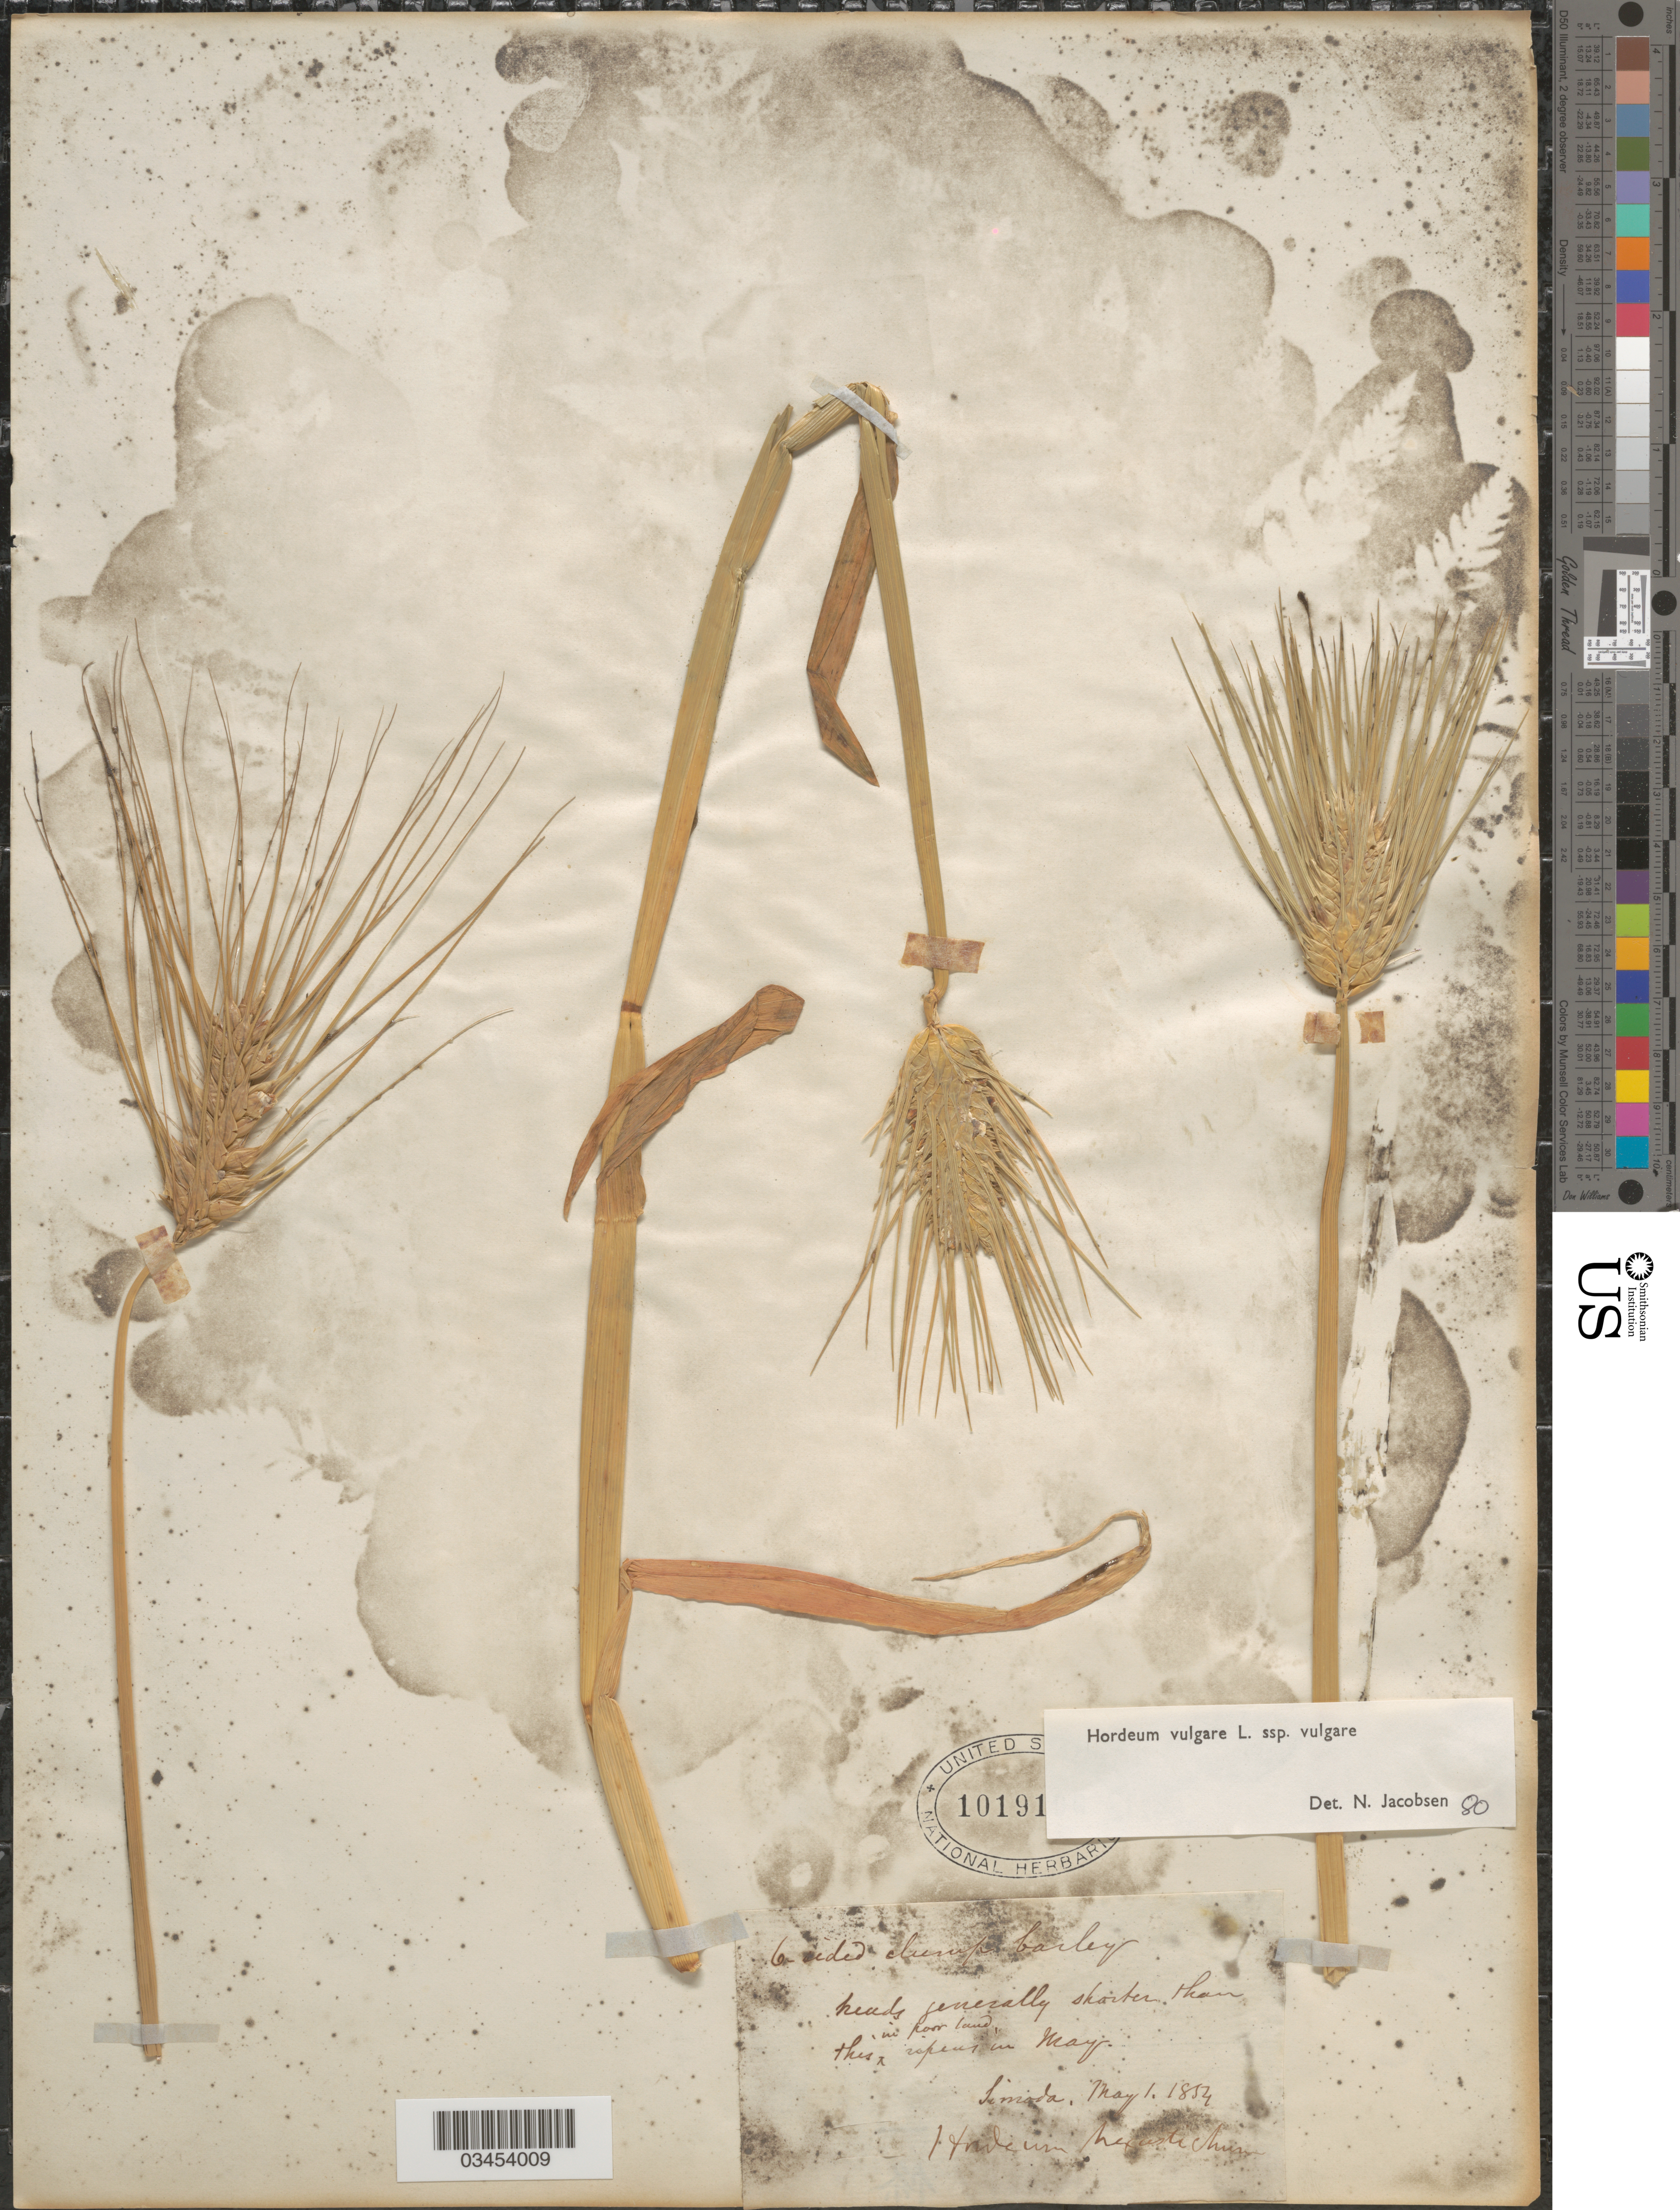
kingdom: Plantae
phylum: Tracheophyta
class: Liliopsida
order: Poales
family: Poaceae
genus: Hordeum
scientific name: Hordeum vulgare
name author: L.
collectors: Simoda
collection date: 1854-05-01